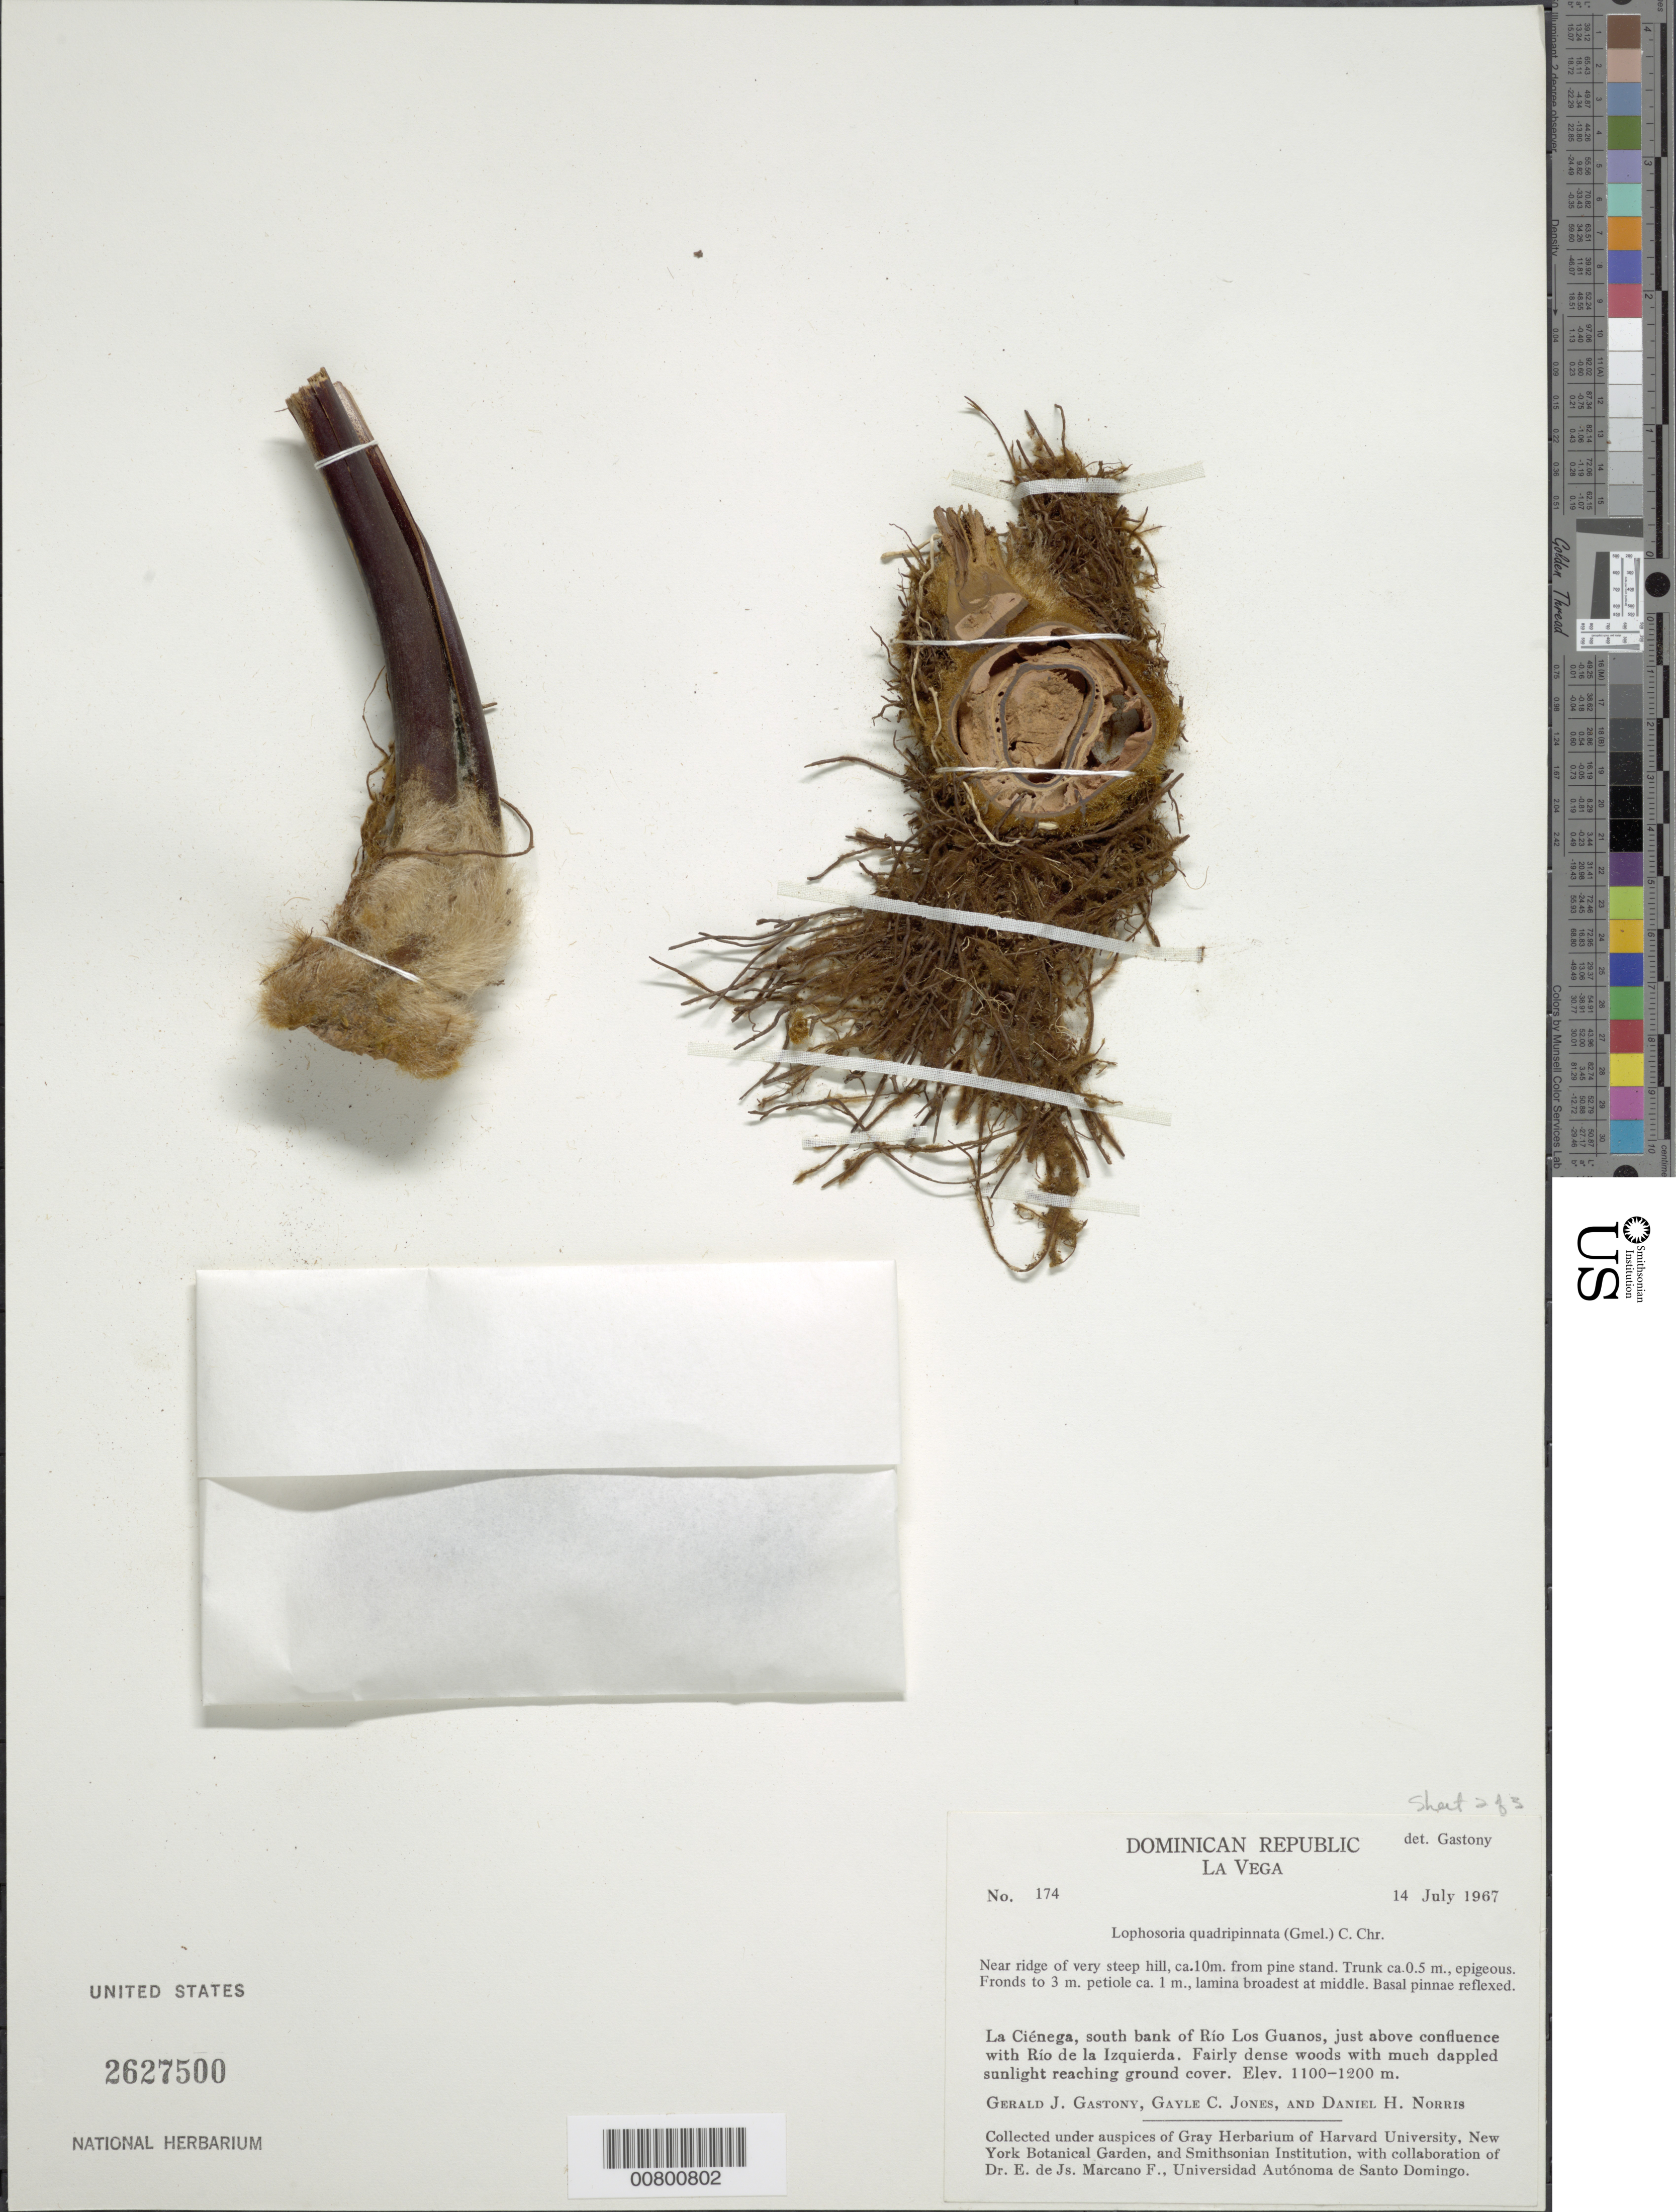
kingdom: Plantae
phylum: Tracheophyta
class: Polypodiopsida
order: Cyatheales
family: Dicksoniaceae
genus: Lophosoria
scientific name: Lophosoria quadripinnata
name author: (J.F. Gmel.) C. Chr.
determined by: Gastony, Gerald J.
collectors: G. Gastony, G. C. Jones & D. H. Norris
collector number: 174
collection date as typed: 14 Jul 1967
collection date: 1967-07-14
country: Dominican Republic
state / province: La Vega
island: Hispaniola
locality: La Ciénega, S bank of Río Los Guanos, above confluence with Río de la Izquierda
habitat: Ridge of very steep hill, 10 m from pine stand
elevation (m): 1100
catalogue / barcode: US 2627500